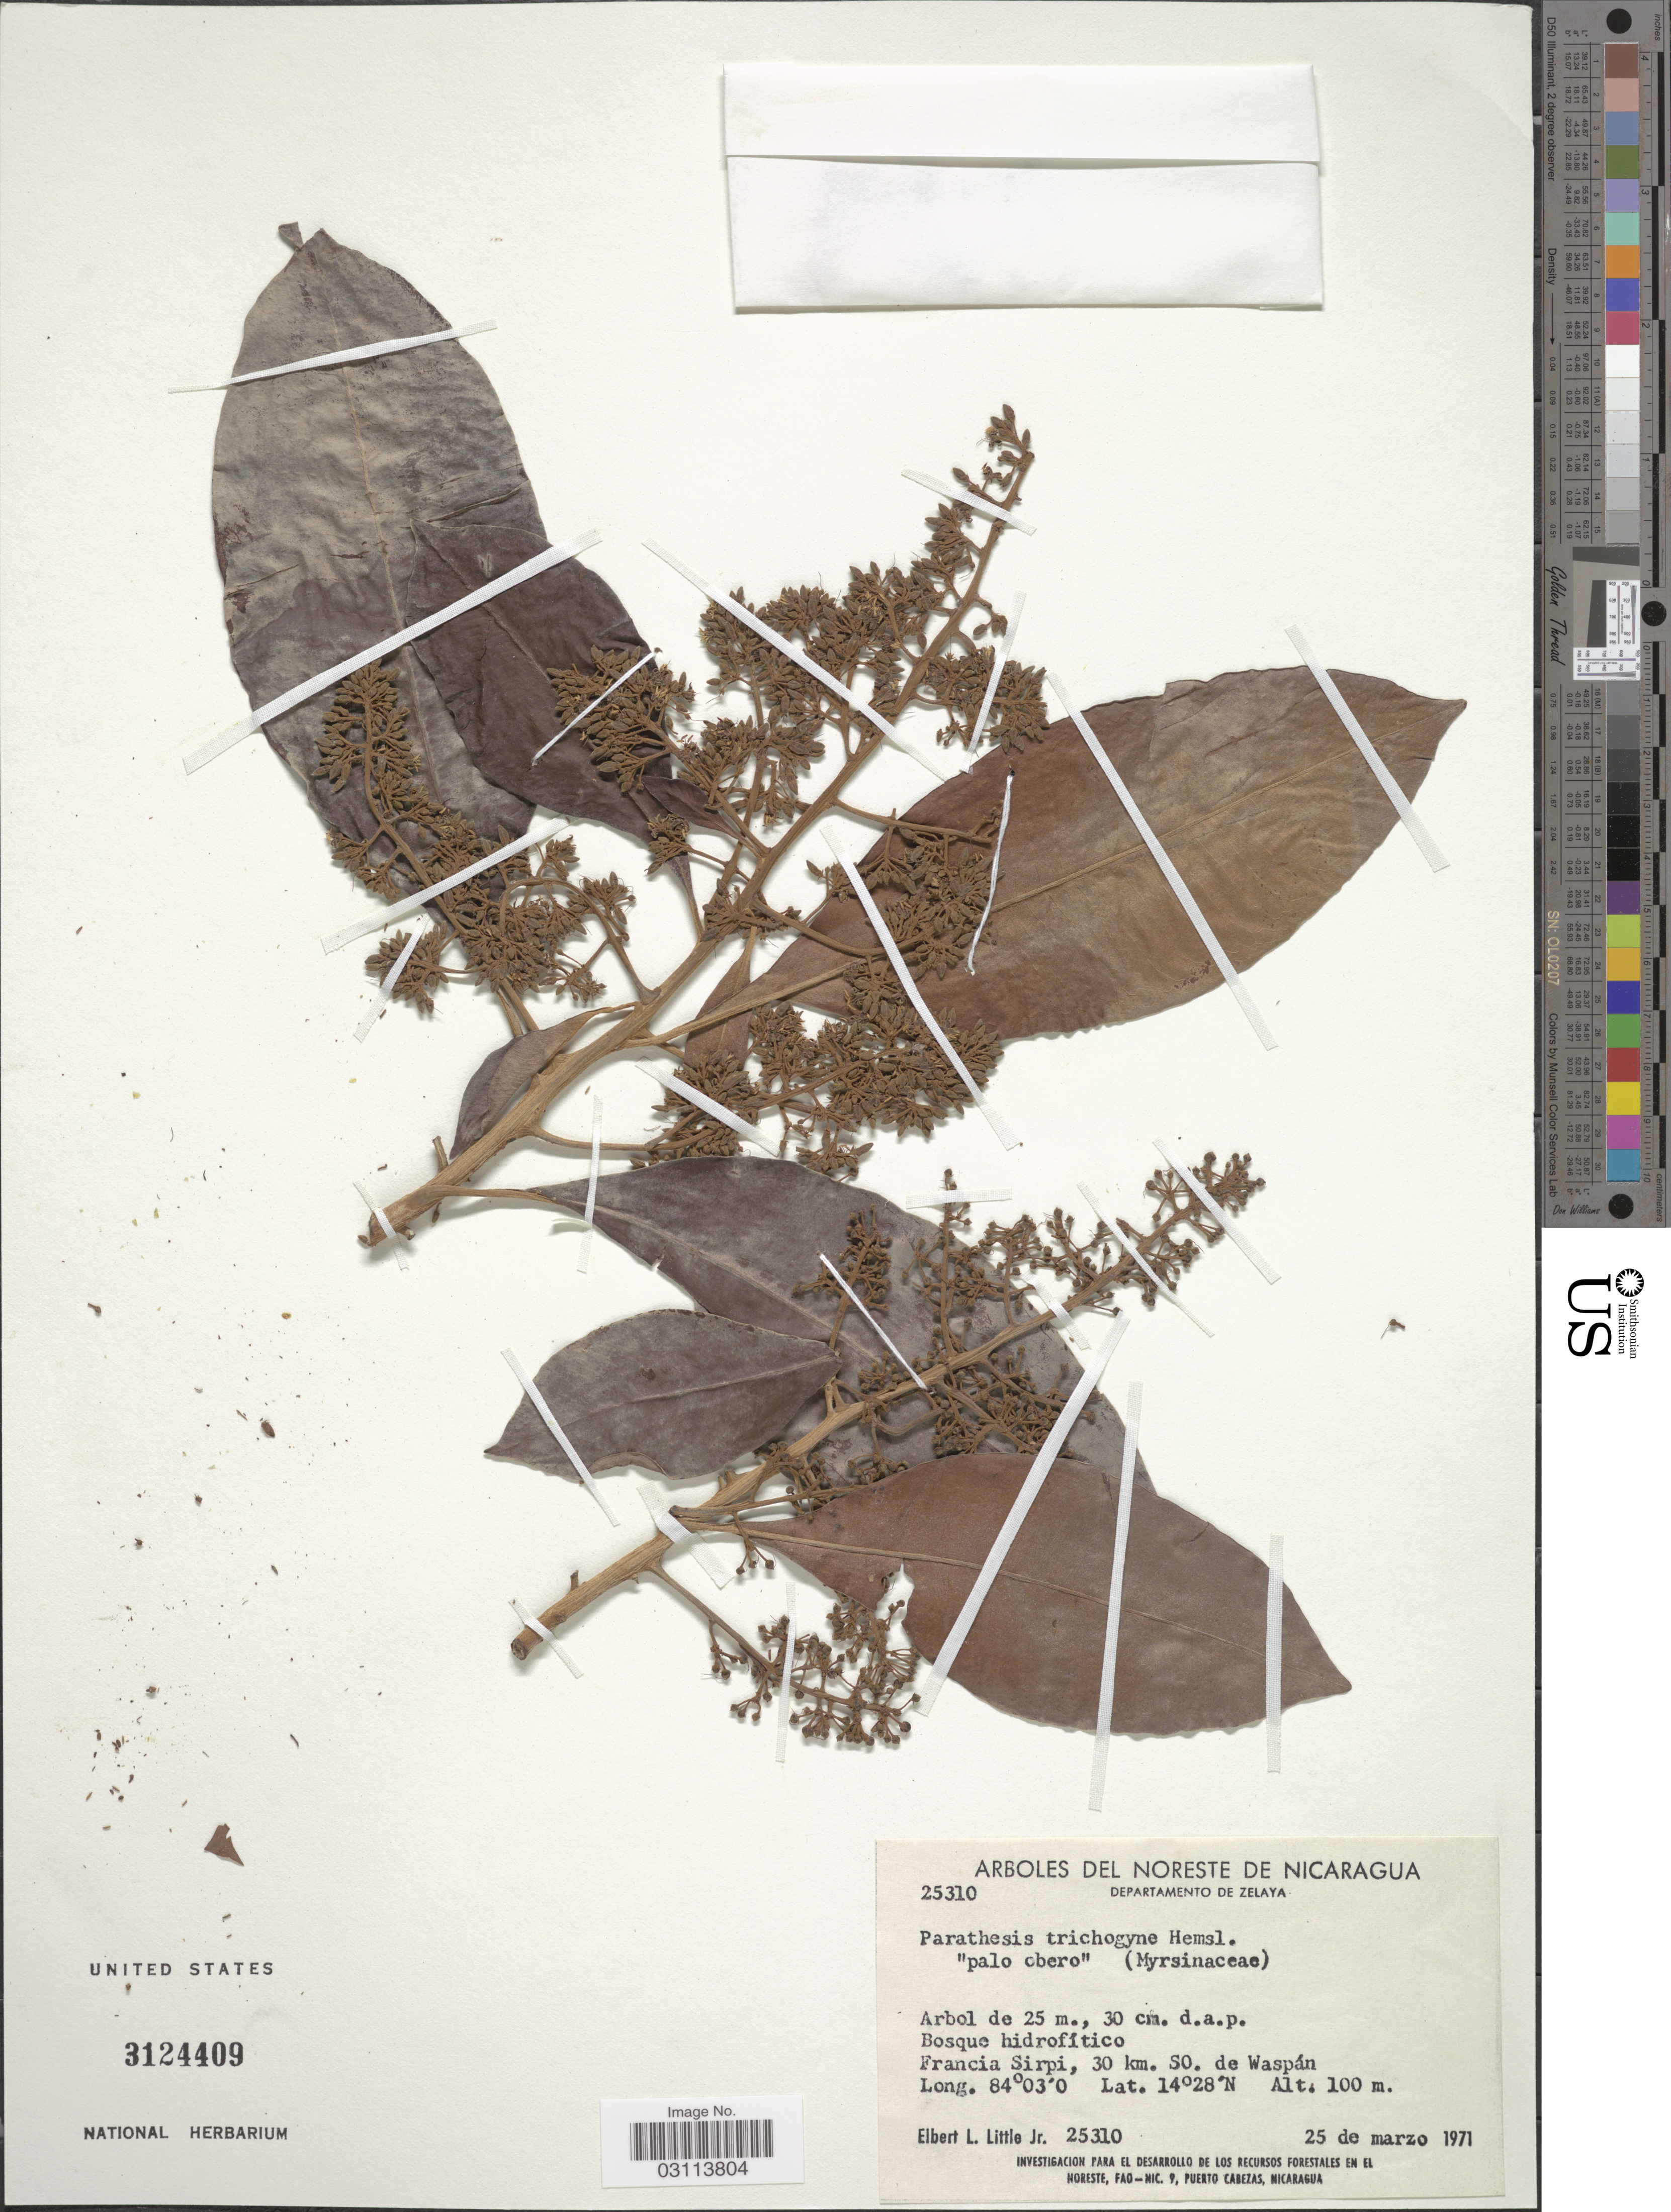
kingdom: Plantae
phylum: Tracheophyta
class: Magnoliopsida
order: Ericales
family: Primulaceae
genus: Parathesis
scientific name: Parathesis trichogyne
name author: Hemsl.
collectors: E. L. Little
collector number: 25310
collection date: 1971-03-25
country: Nicaragua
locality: Departamento de Zelaya. Francia Sirpi, 30 km. SO. de Waspán.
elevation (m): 100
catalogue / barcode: US 3124409